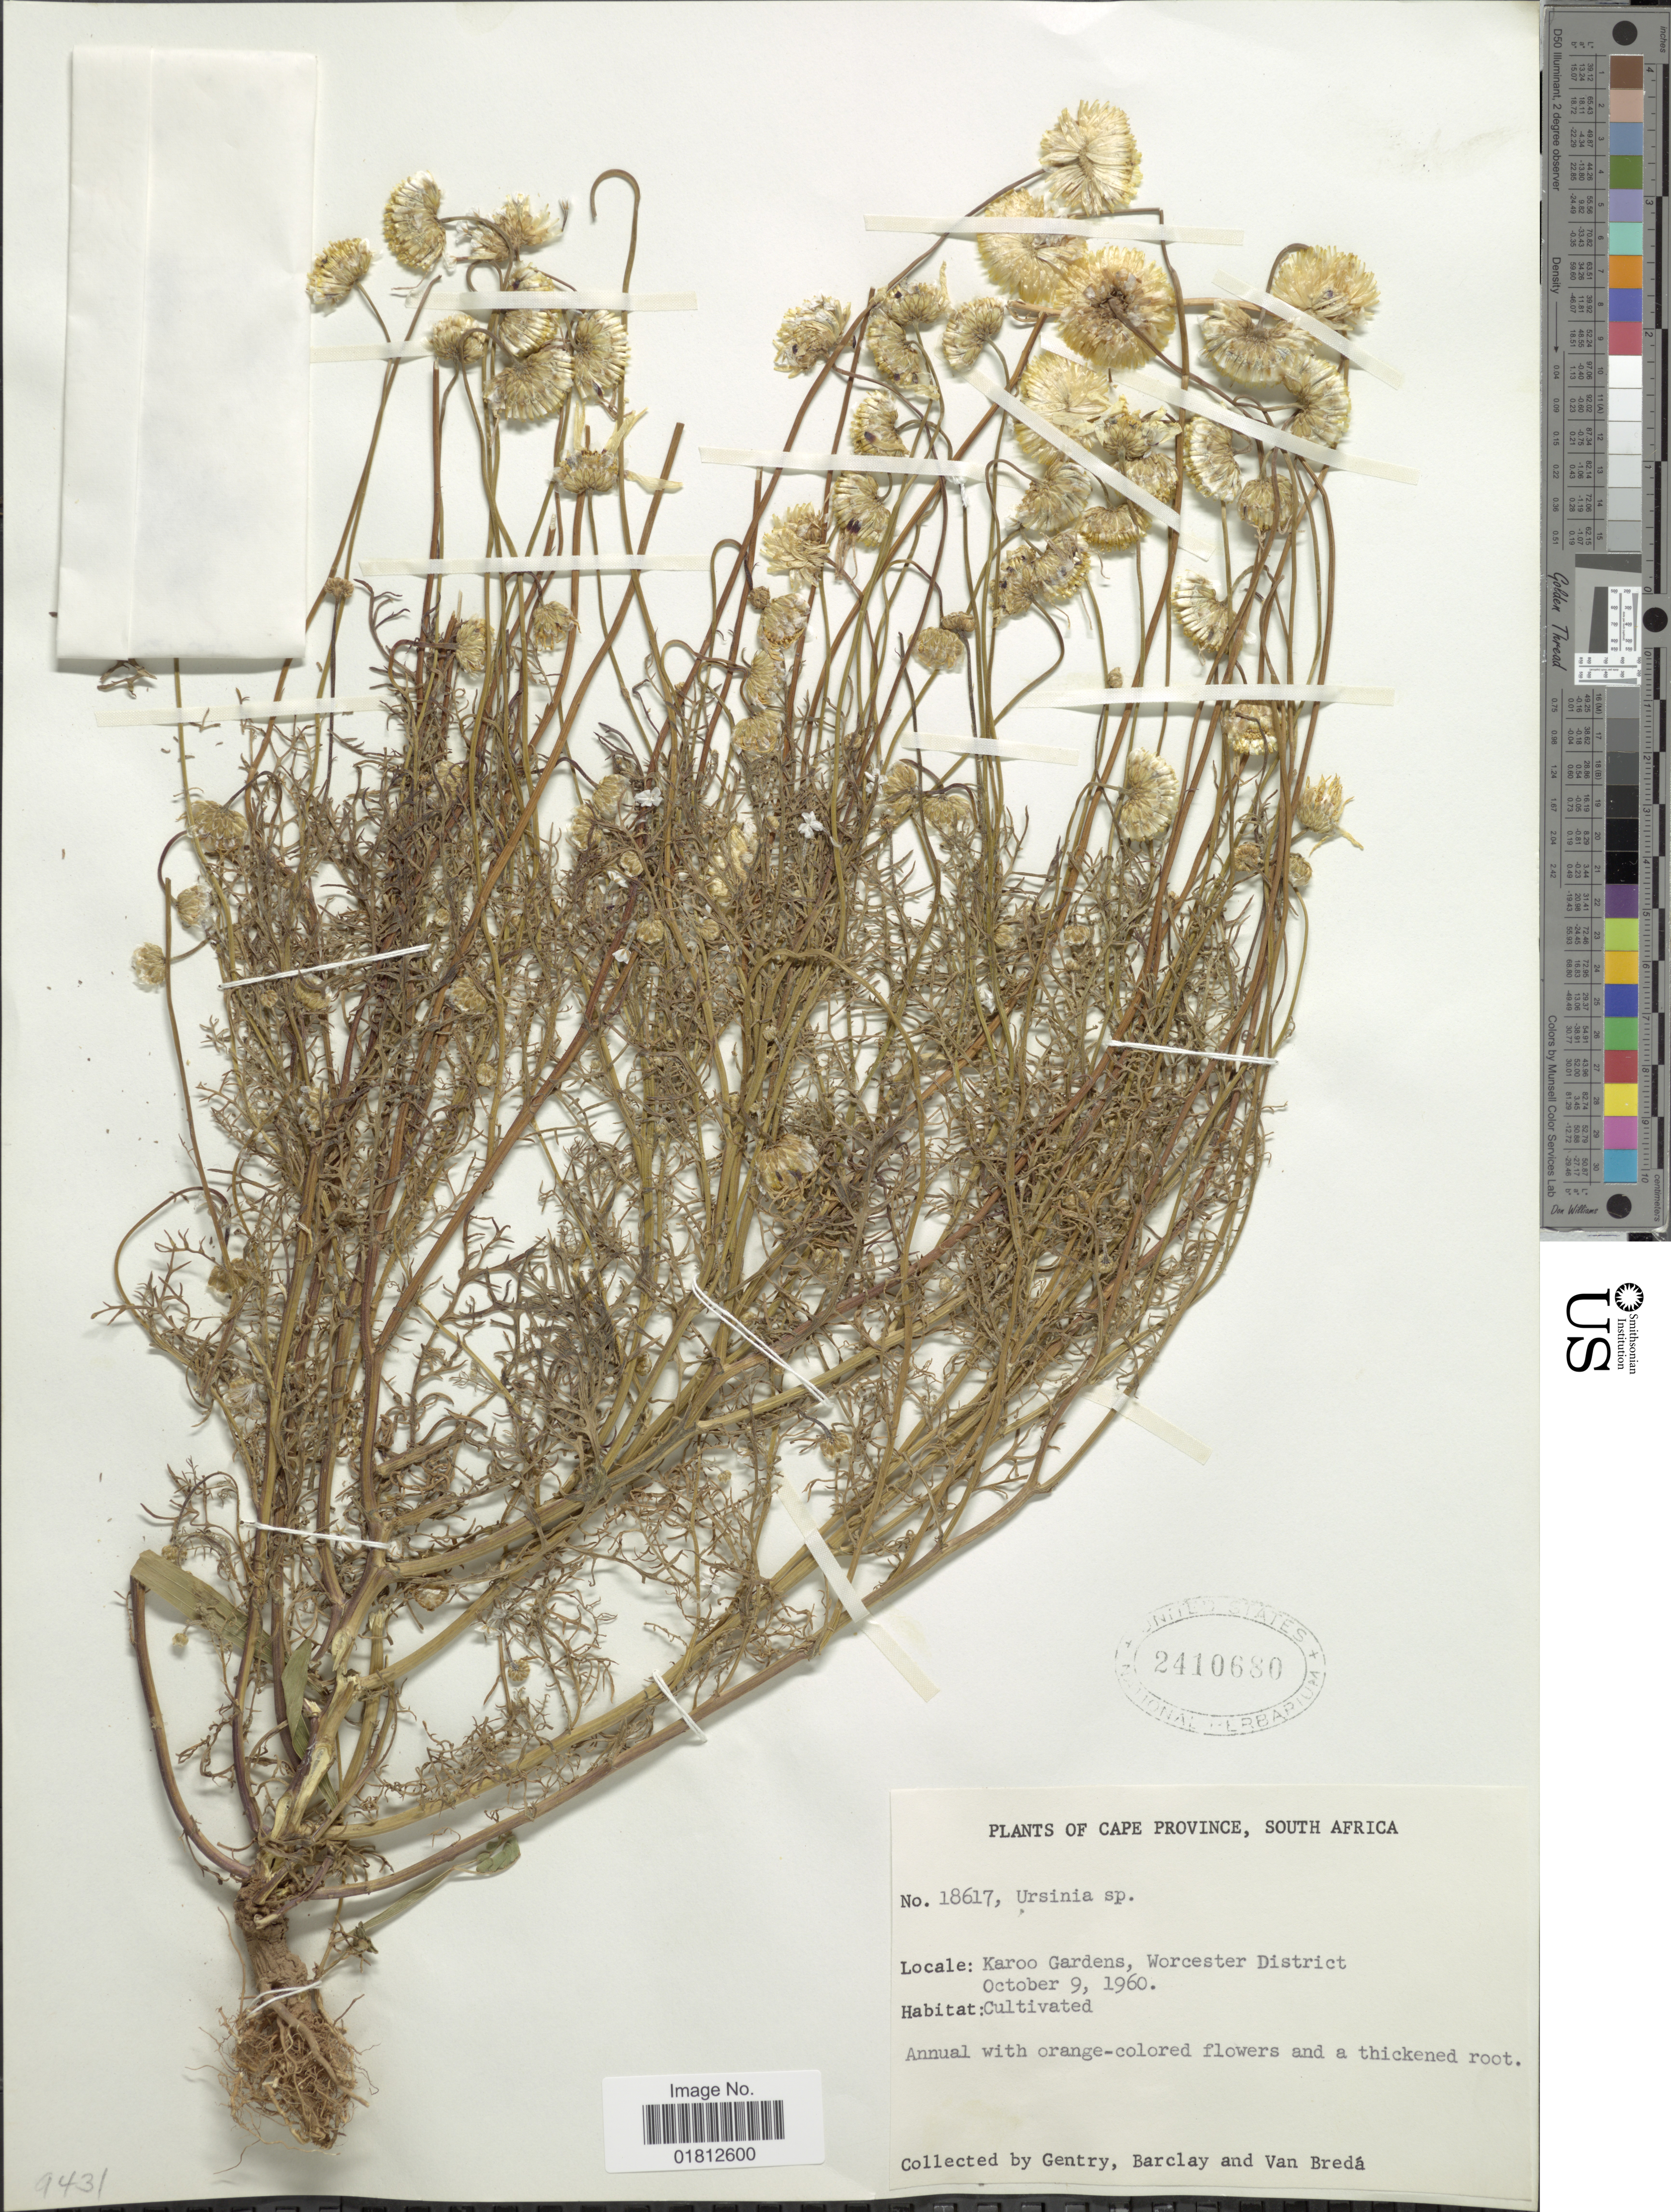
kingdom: Plantae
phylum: Tracheophyta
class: Magnoliopsida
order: Asterales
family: Asteraceae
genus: Ursinia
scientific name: Ursinia sp.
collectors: Gentry, --, -- Barclay & Van Bredá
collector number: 18617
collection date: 1960-10-09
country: South Africa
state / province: Western Cape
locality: Karoo Gardens, Worcester District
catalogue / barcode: US 2410680